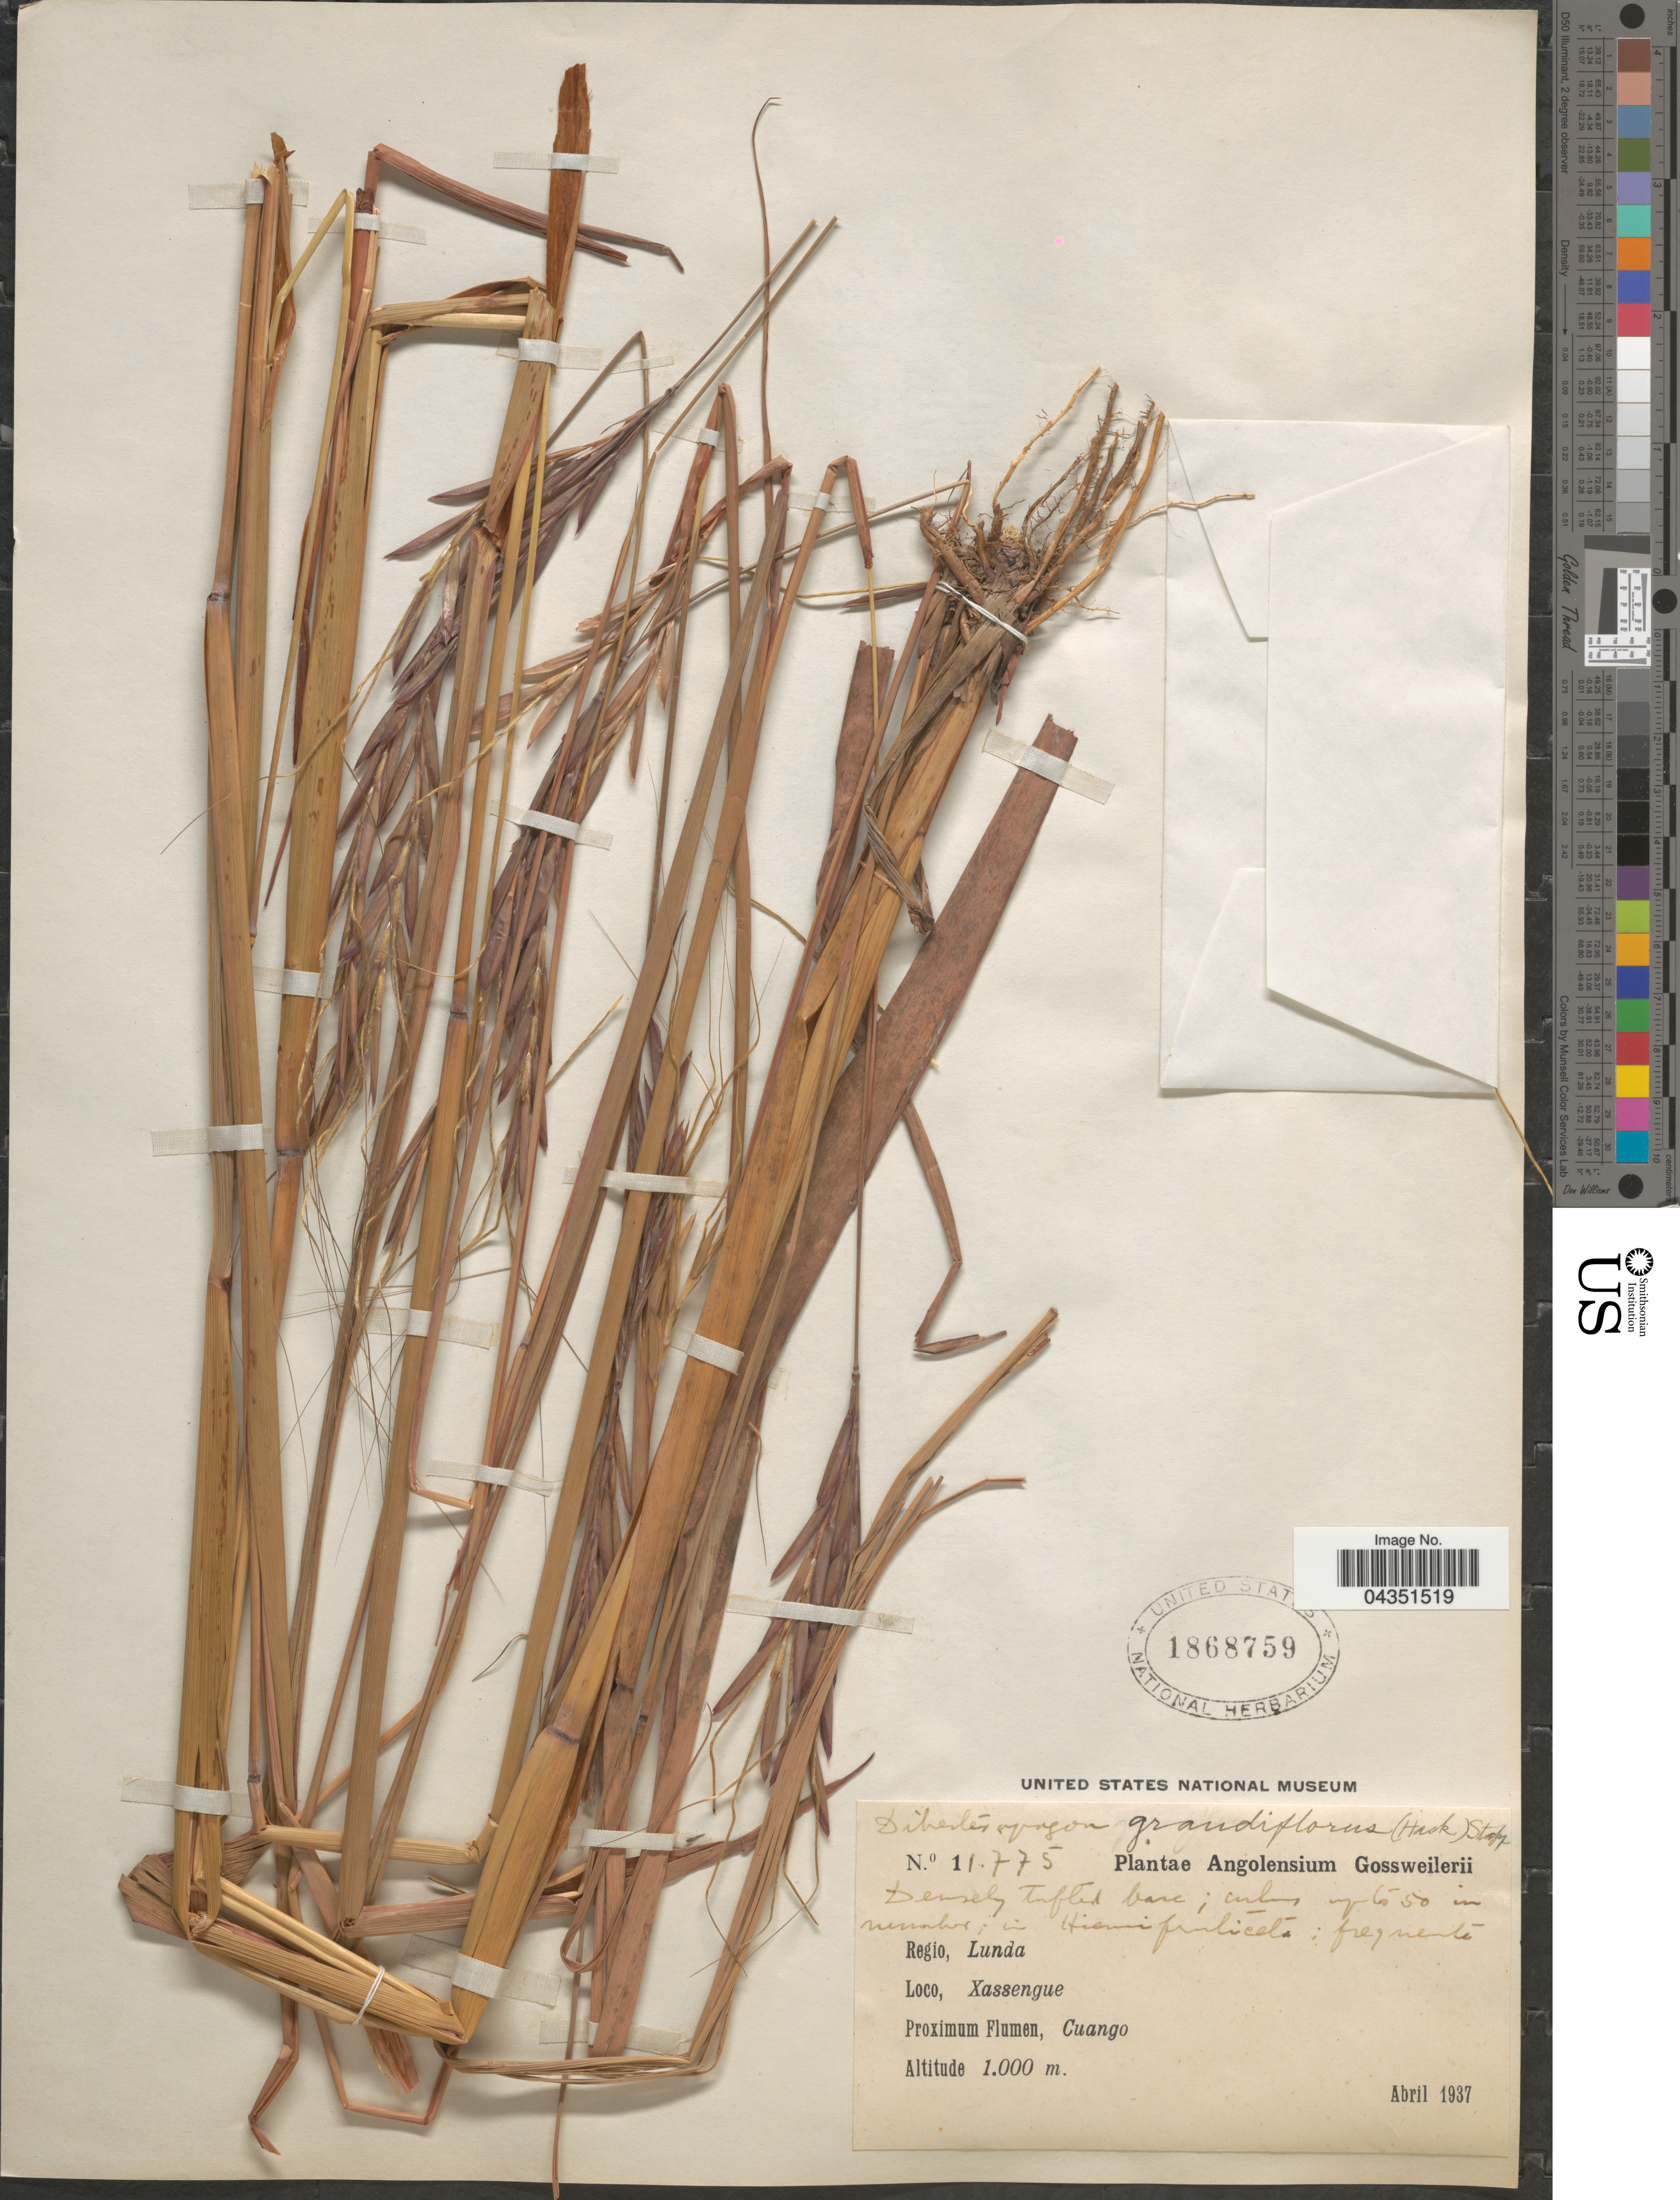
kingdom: Plantae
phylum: Tracheophyta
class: Liliopsida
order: Poales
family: Poaceae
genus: Diheteropogon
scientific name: Diheteropogon filifolius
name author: (Nees) Clayton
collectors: -. Gossweiler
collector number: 11775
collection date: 1937-04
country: Angola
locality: Regio, Lunda. Xassengue. Proximum Flumen, Cuango.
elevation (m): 1000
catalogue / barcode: US 1868759